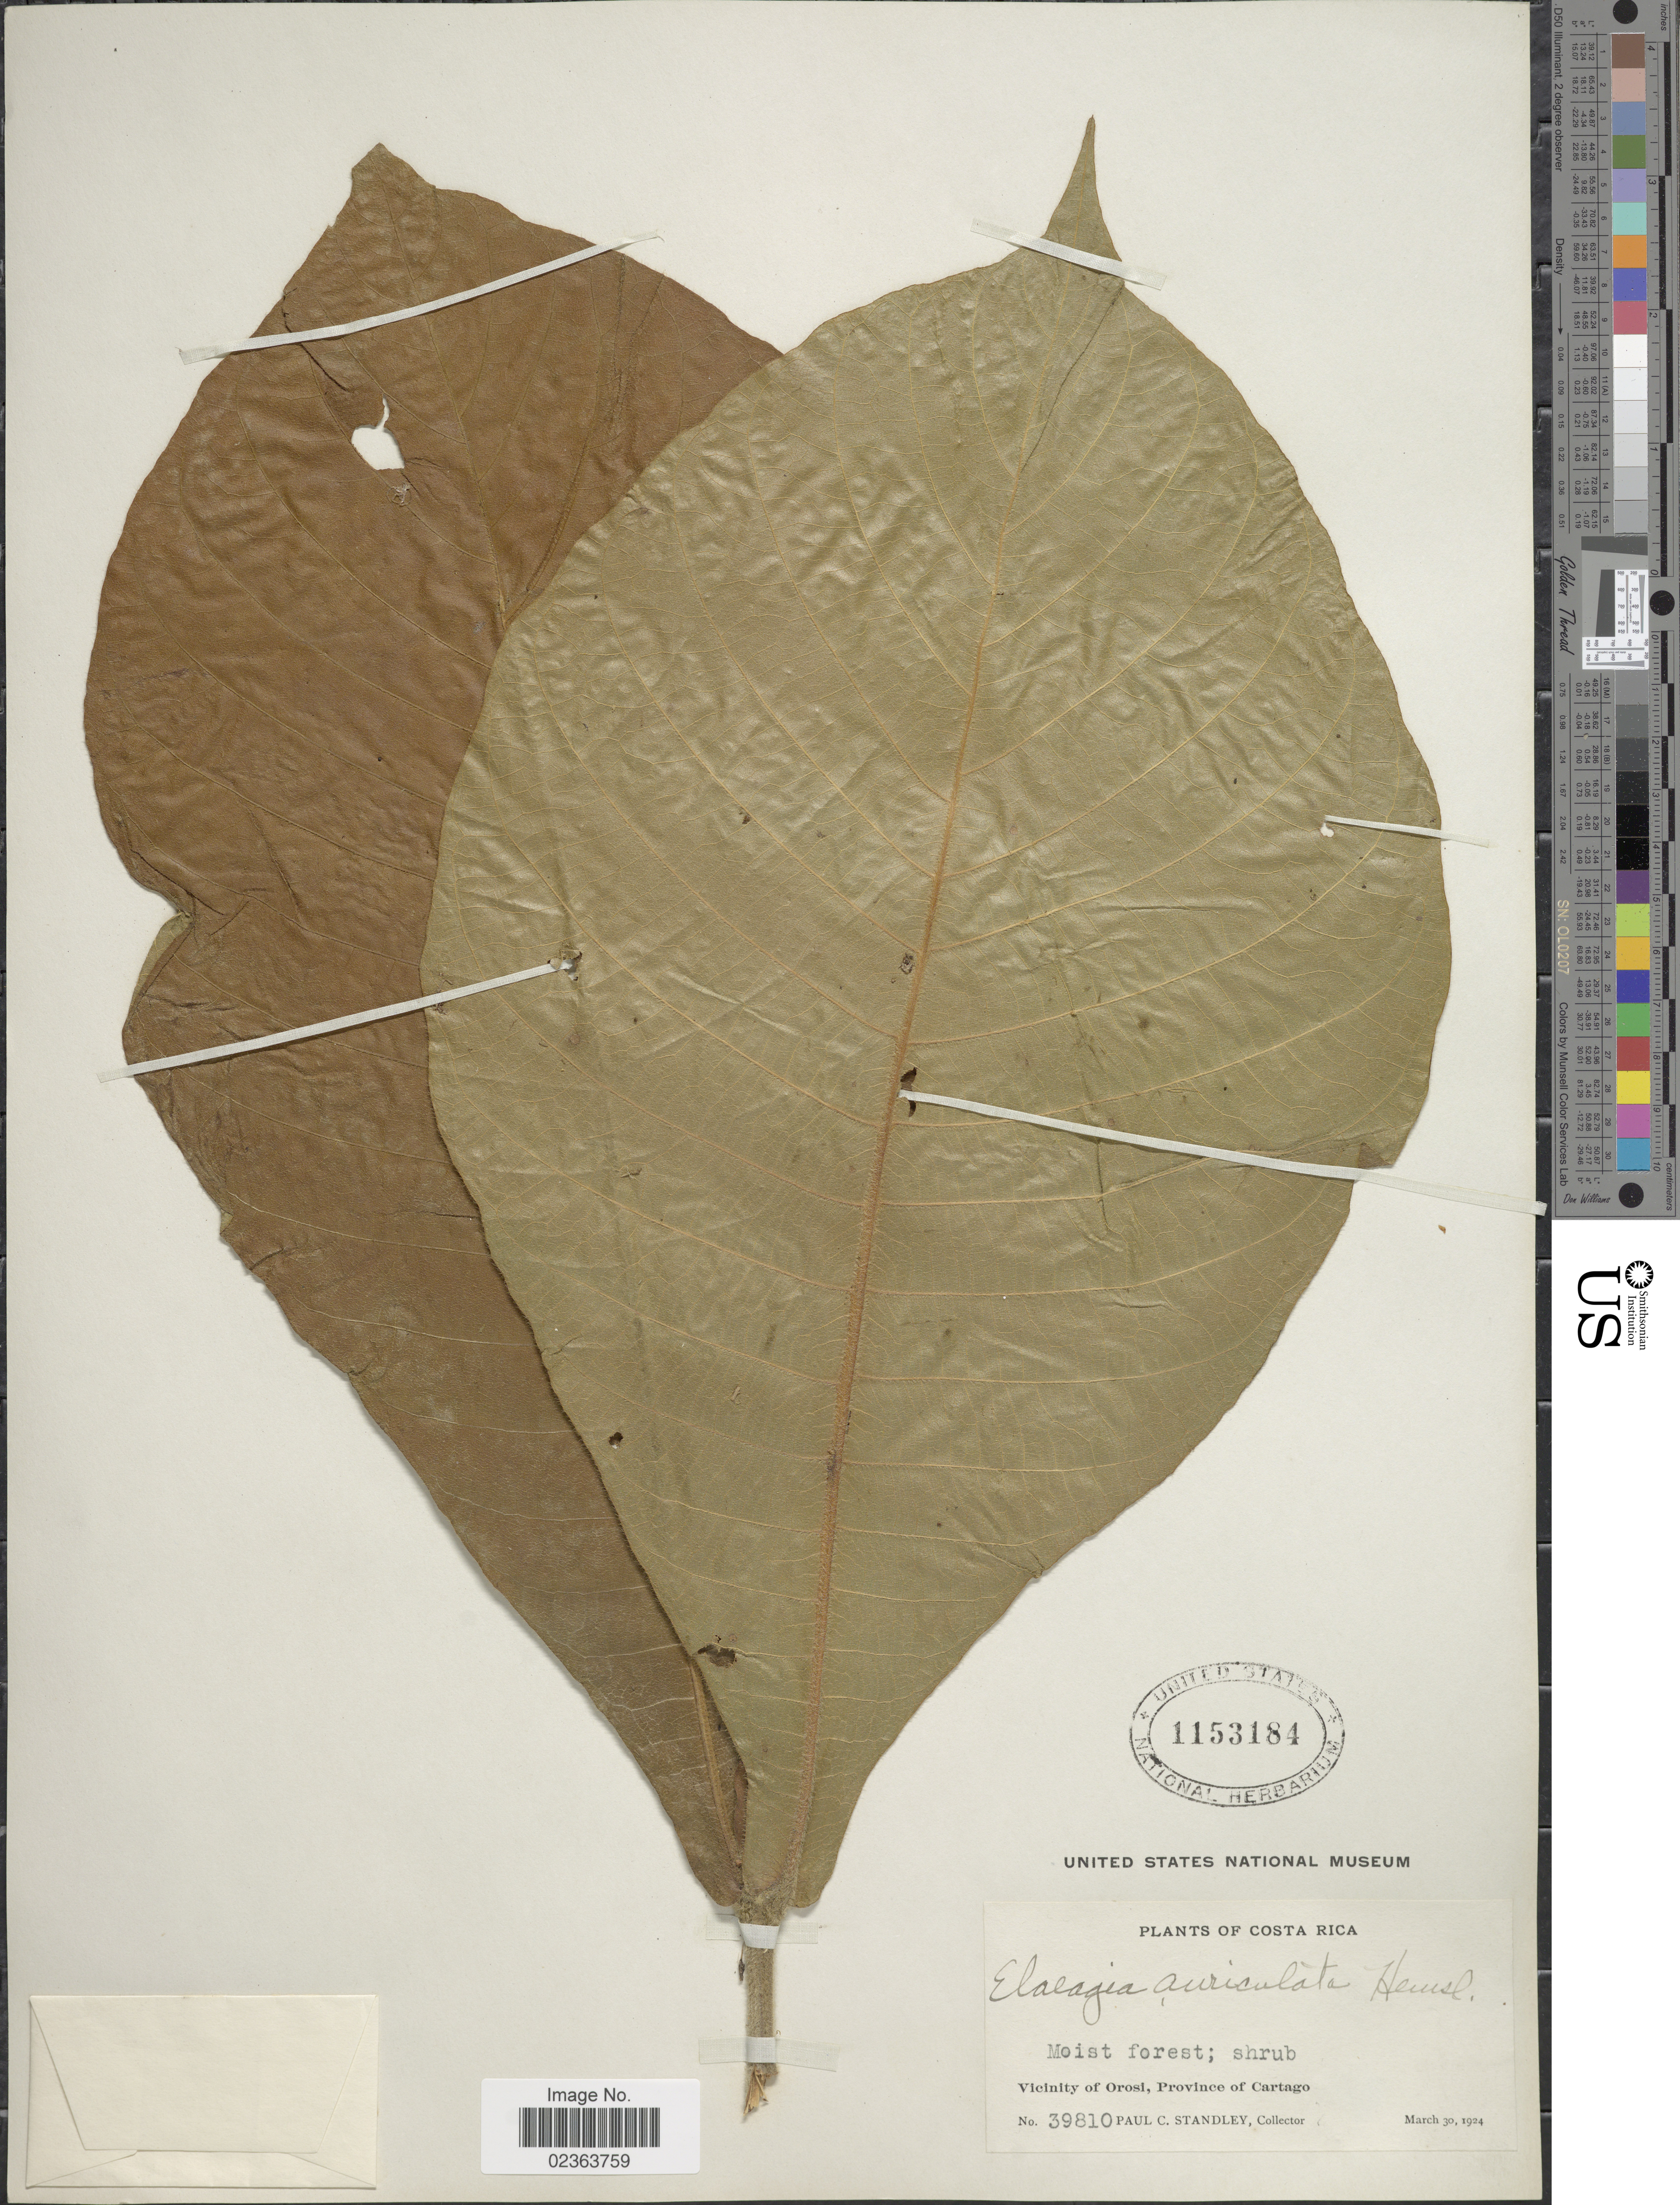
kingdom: Plantae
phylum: Tracheophyta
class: Magnoliopsida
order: Gentianales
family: Rubiaceae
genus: Elaeagia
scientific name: Elaeagia auriculata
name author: Hemsl.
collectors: P. C. Standley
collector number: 39810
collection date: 1924-03-30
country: Costa Rica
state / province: Cartago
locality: Vicinity of Orosi, Province of Cartago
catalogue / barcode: US 1153184